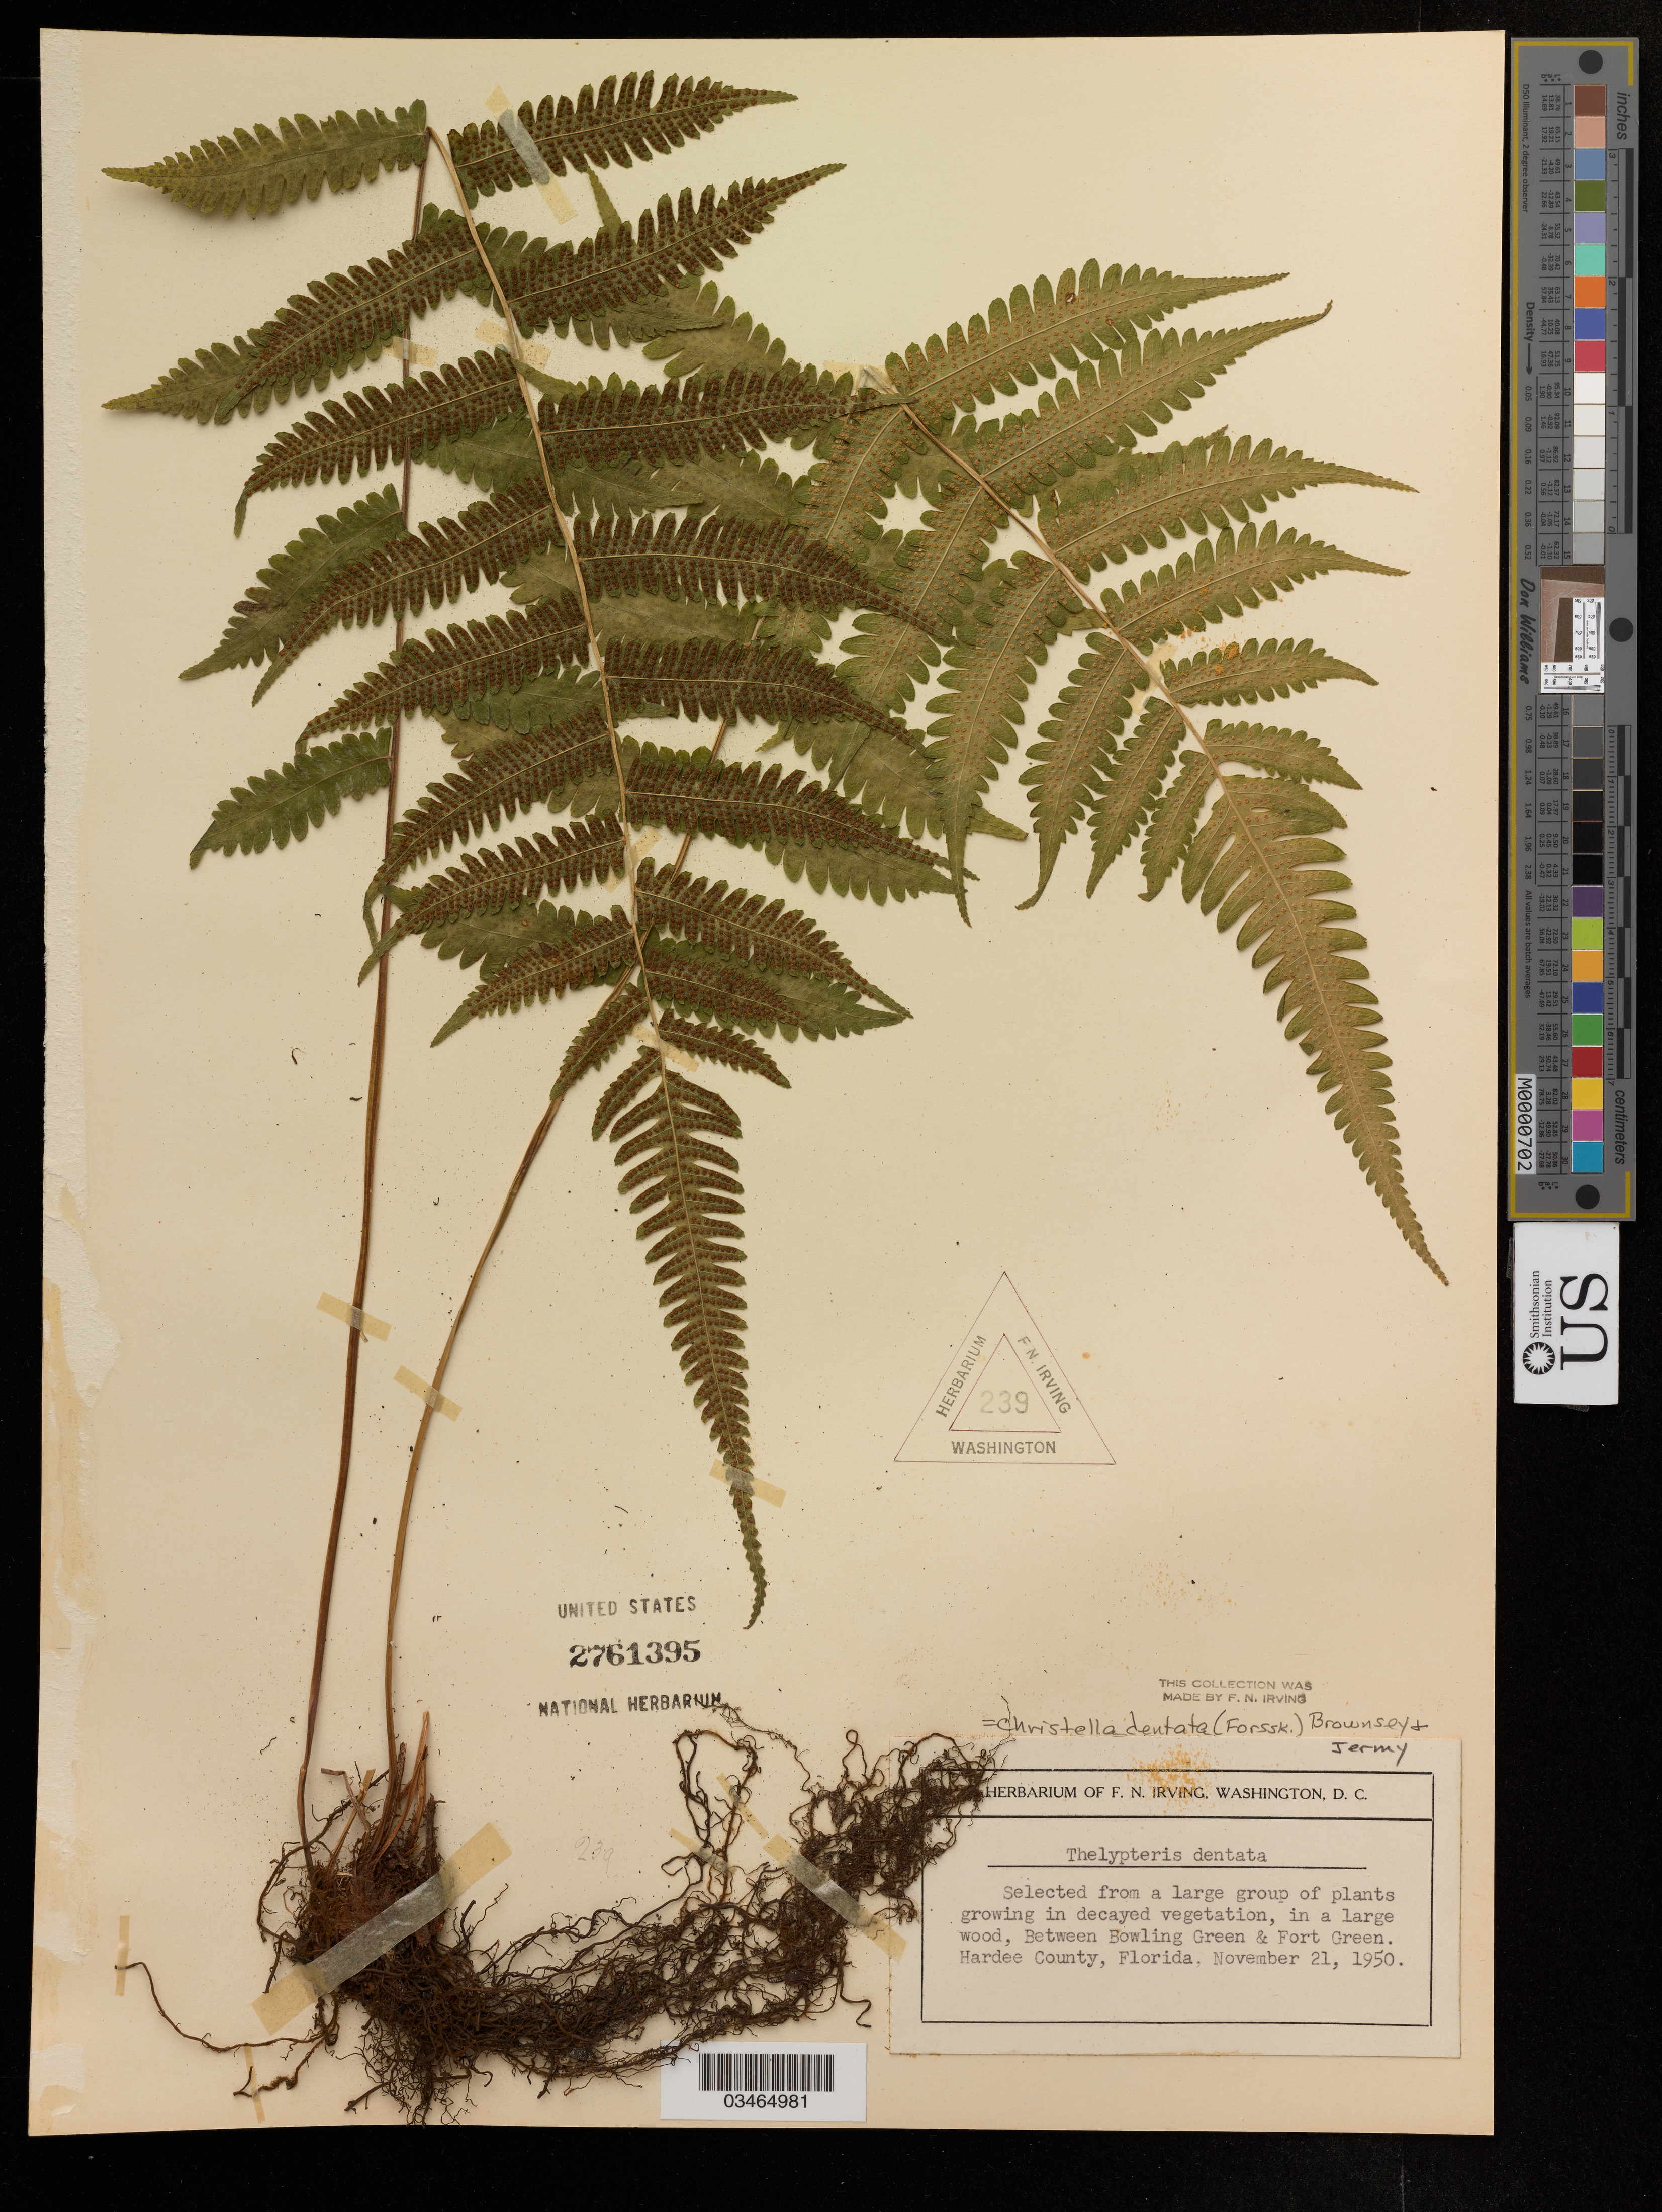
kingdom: Plantae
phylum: Tracheophyta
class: Polypodiopsida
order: Polypodiales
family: Thelypteridaceae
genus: Thelypteris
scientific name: Thelypteris dentata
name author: (Forssk.) E.P. St. John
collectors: F. Irving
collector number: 239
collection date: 1950-11-21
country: United States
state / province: Florida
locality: Between Bowling Green & Fort Green. Hardee County.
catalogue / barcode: US 2761395